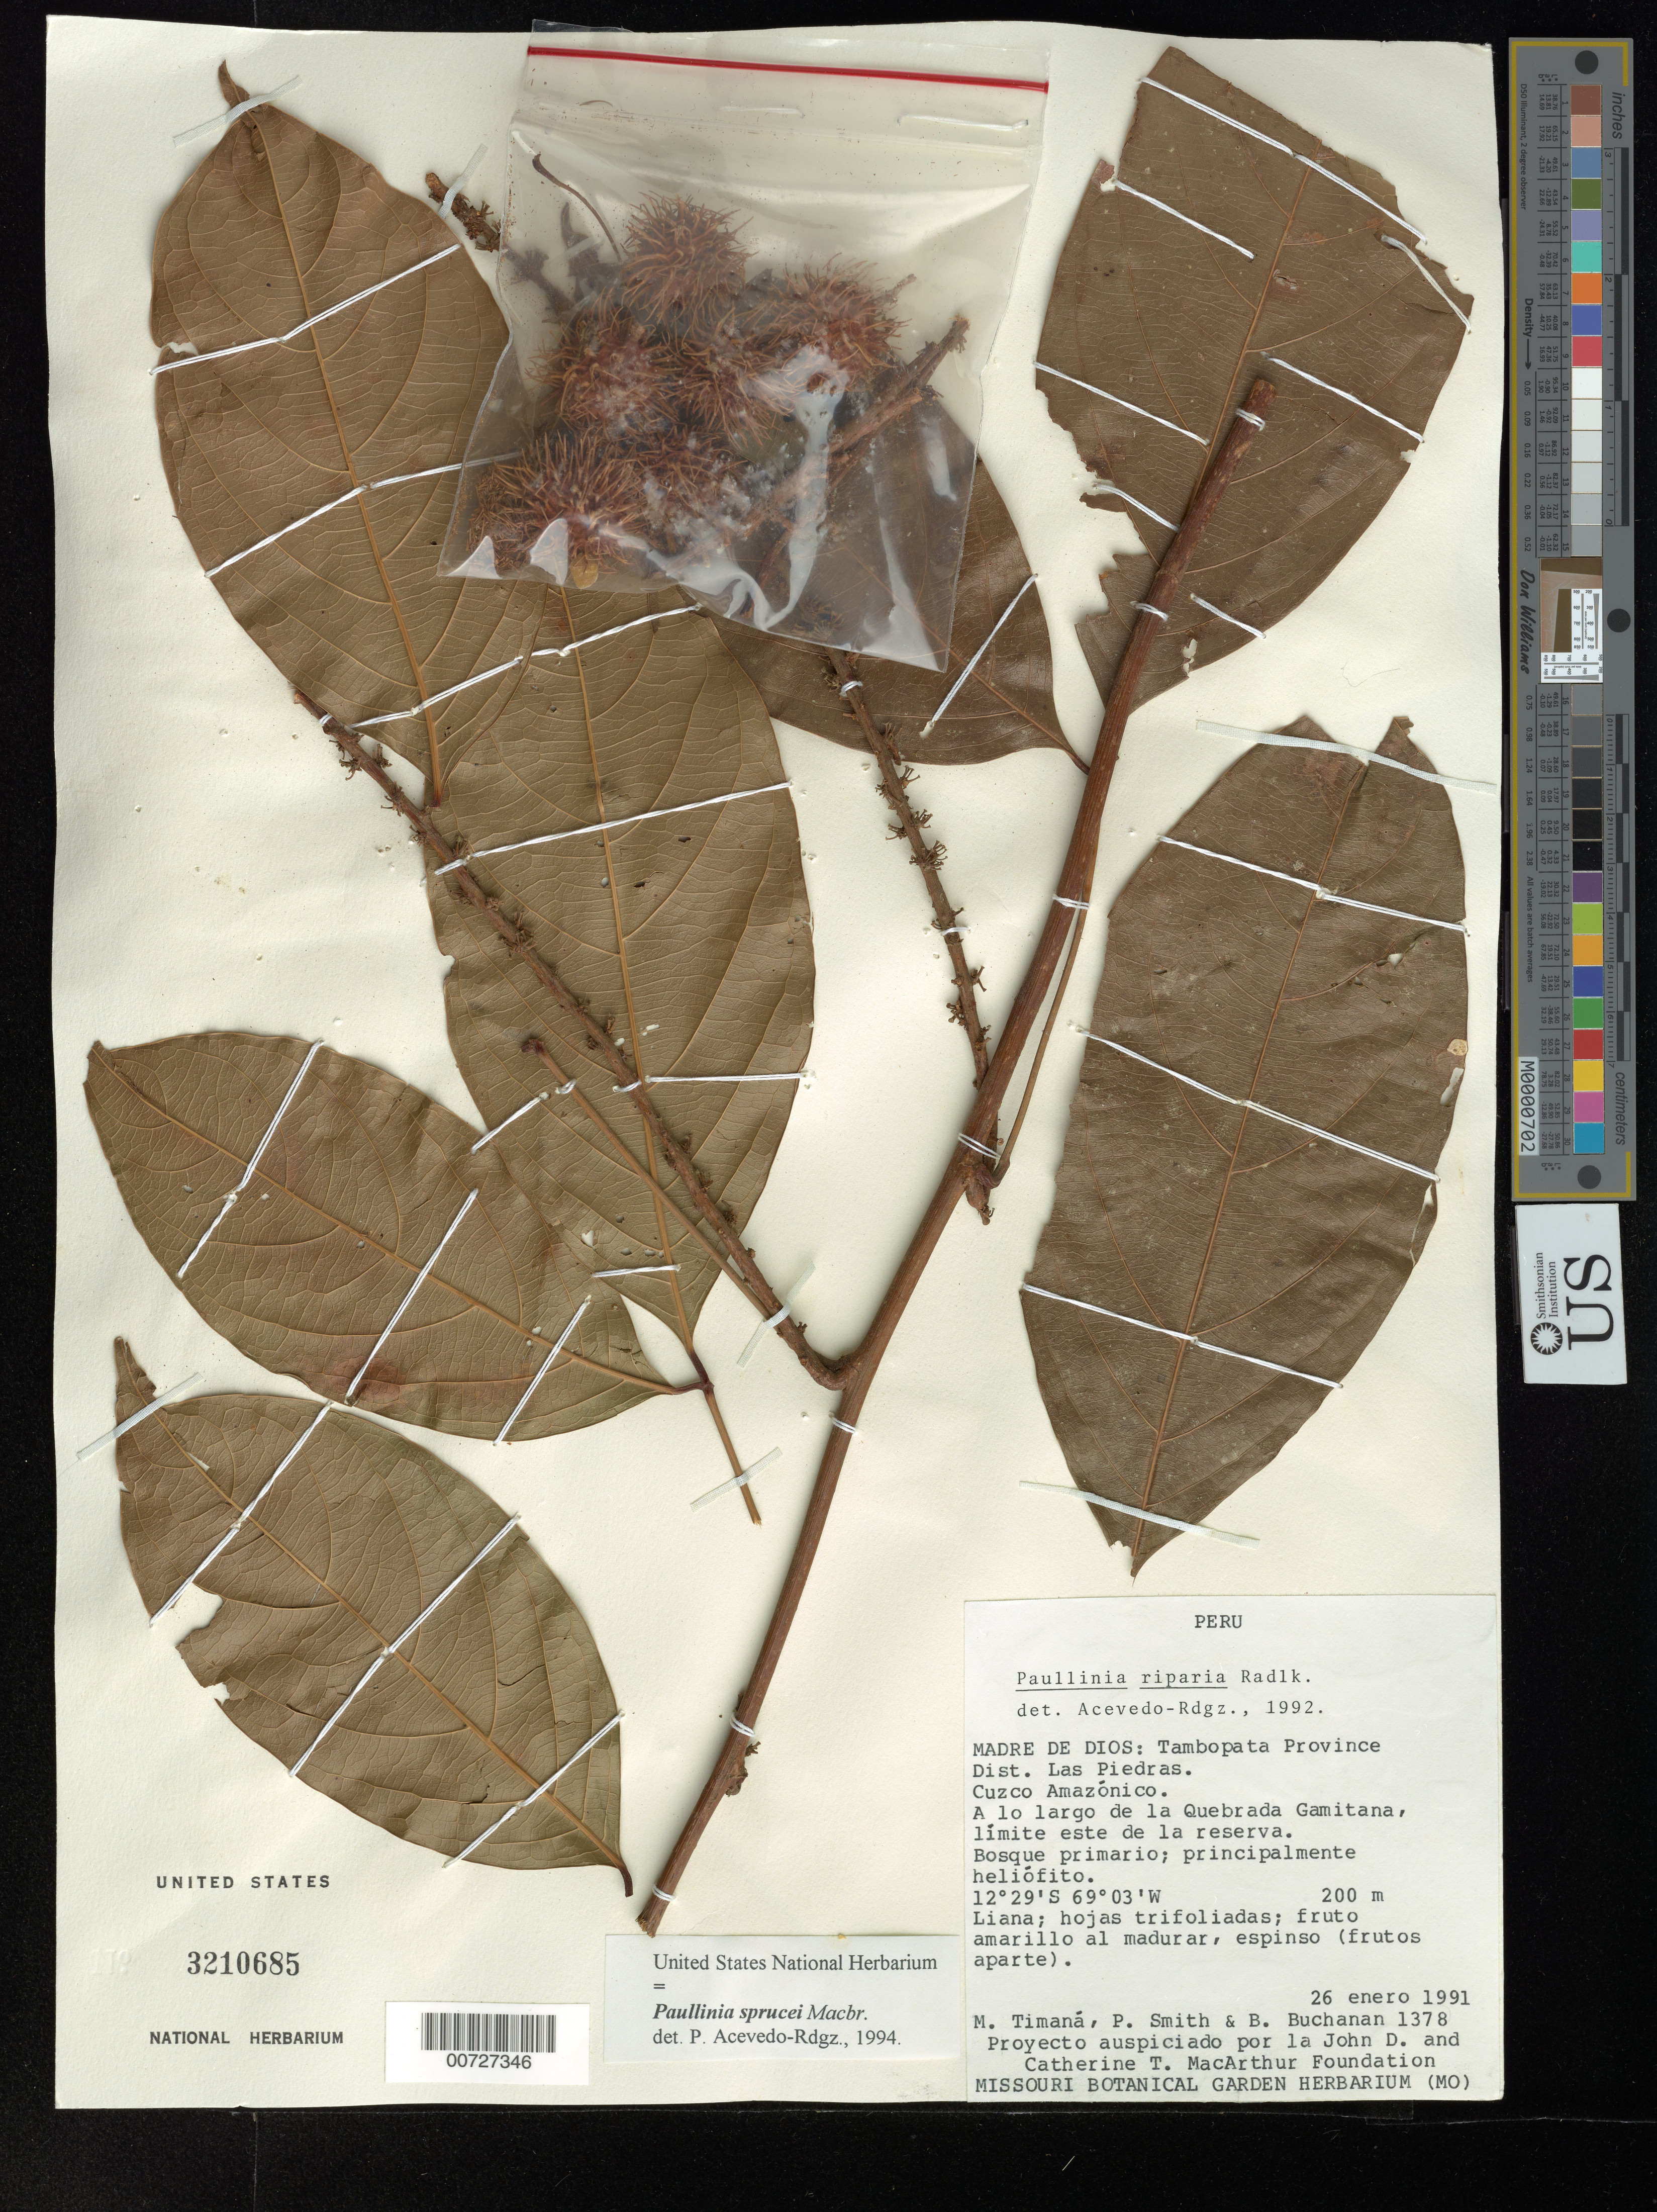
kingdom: Plantae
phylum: Tracheophyta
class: Magnoliopsida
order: Sapindales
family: Sapindaceae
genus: Paullinia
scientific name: Paullinia sprucei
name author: J.F. Macbr.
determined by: Acevedo-Rodríguez, P., (BOT), Smithsonian Institution - National Museum of Natural History (UNITED STATES)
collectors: M. E. Timaná, P. Smith & B. Buchanan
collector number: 1378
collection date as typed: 26 Jan 1991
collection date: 1991-01-26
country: Peru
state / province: Madre de Dios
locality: Tambopata Province, Dist. Las Piedras, Cuzco Amazónico. A lo largo de la Quebrada Gamitana, limite este de la reserva.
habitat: Bosque primario.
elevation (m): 200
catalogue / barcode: US 3210685